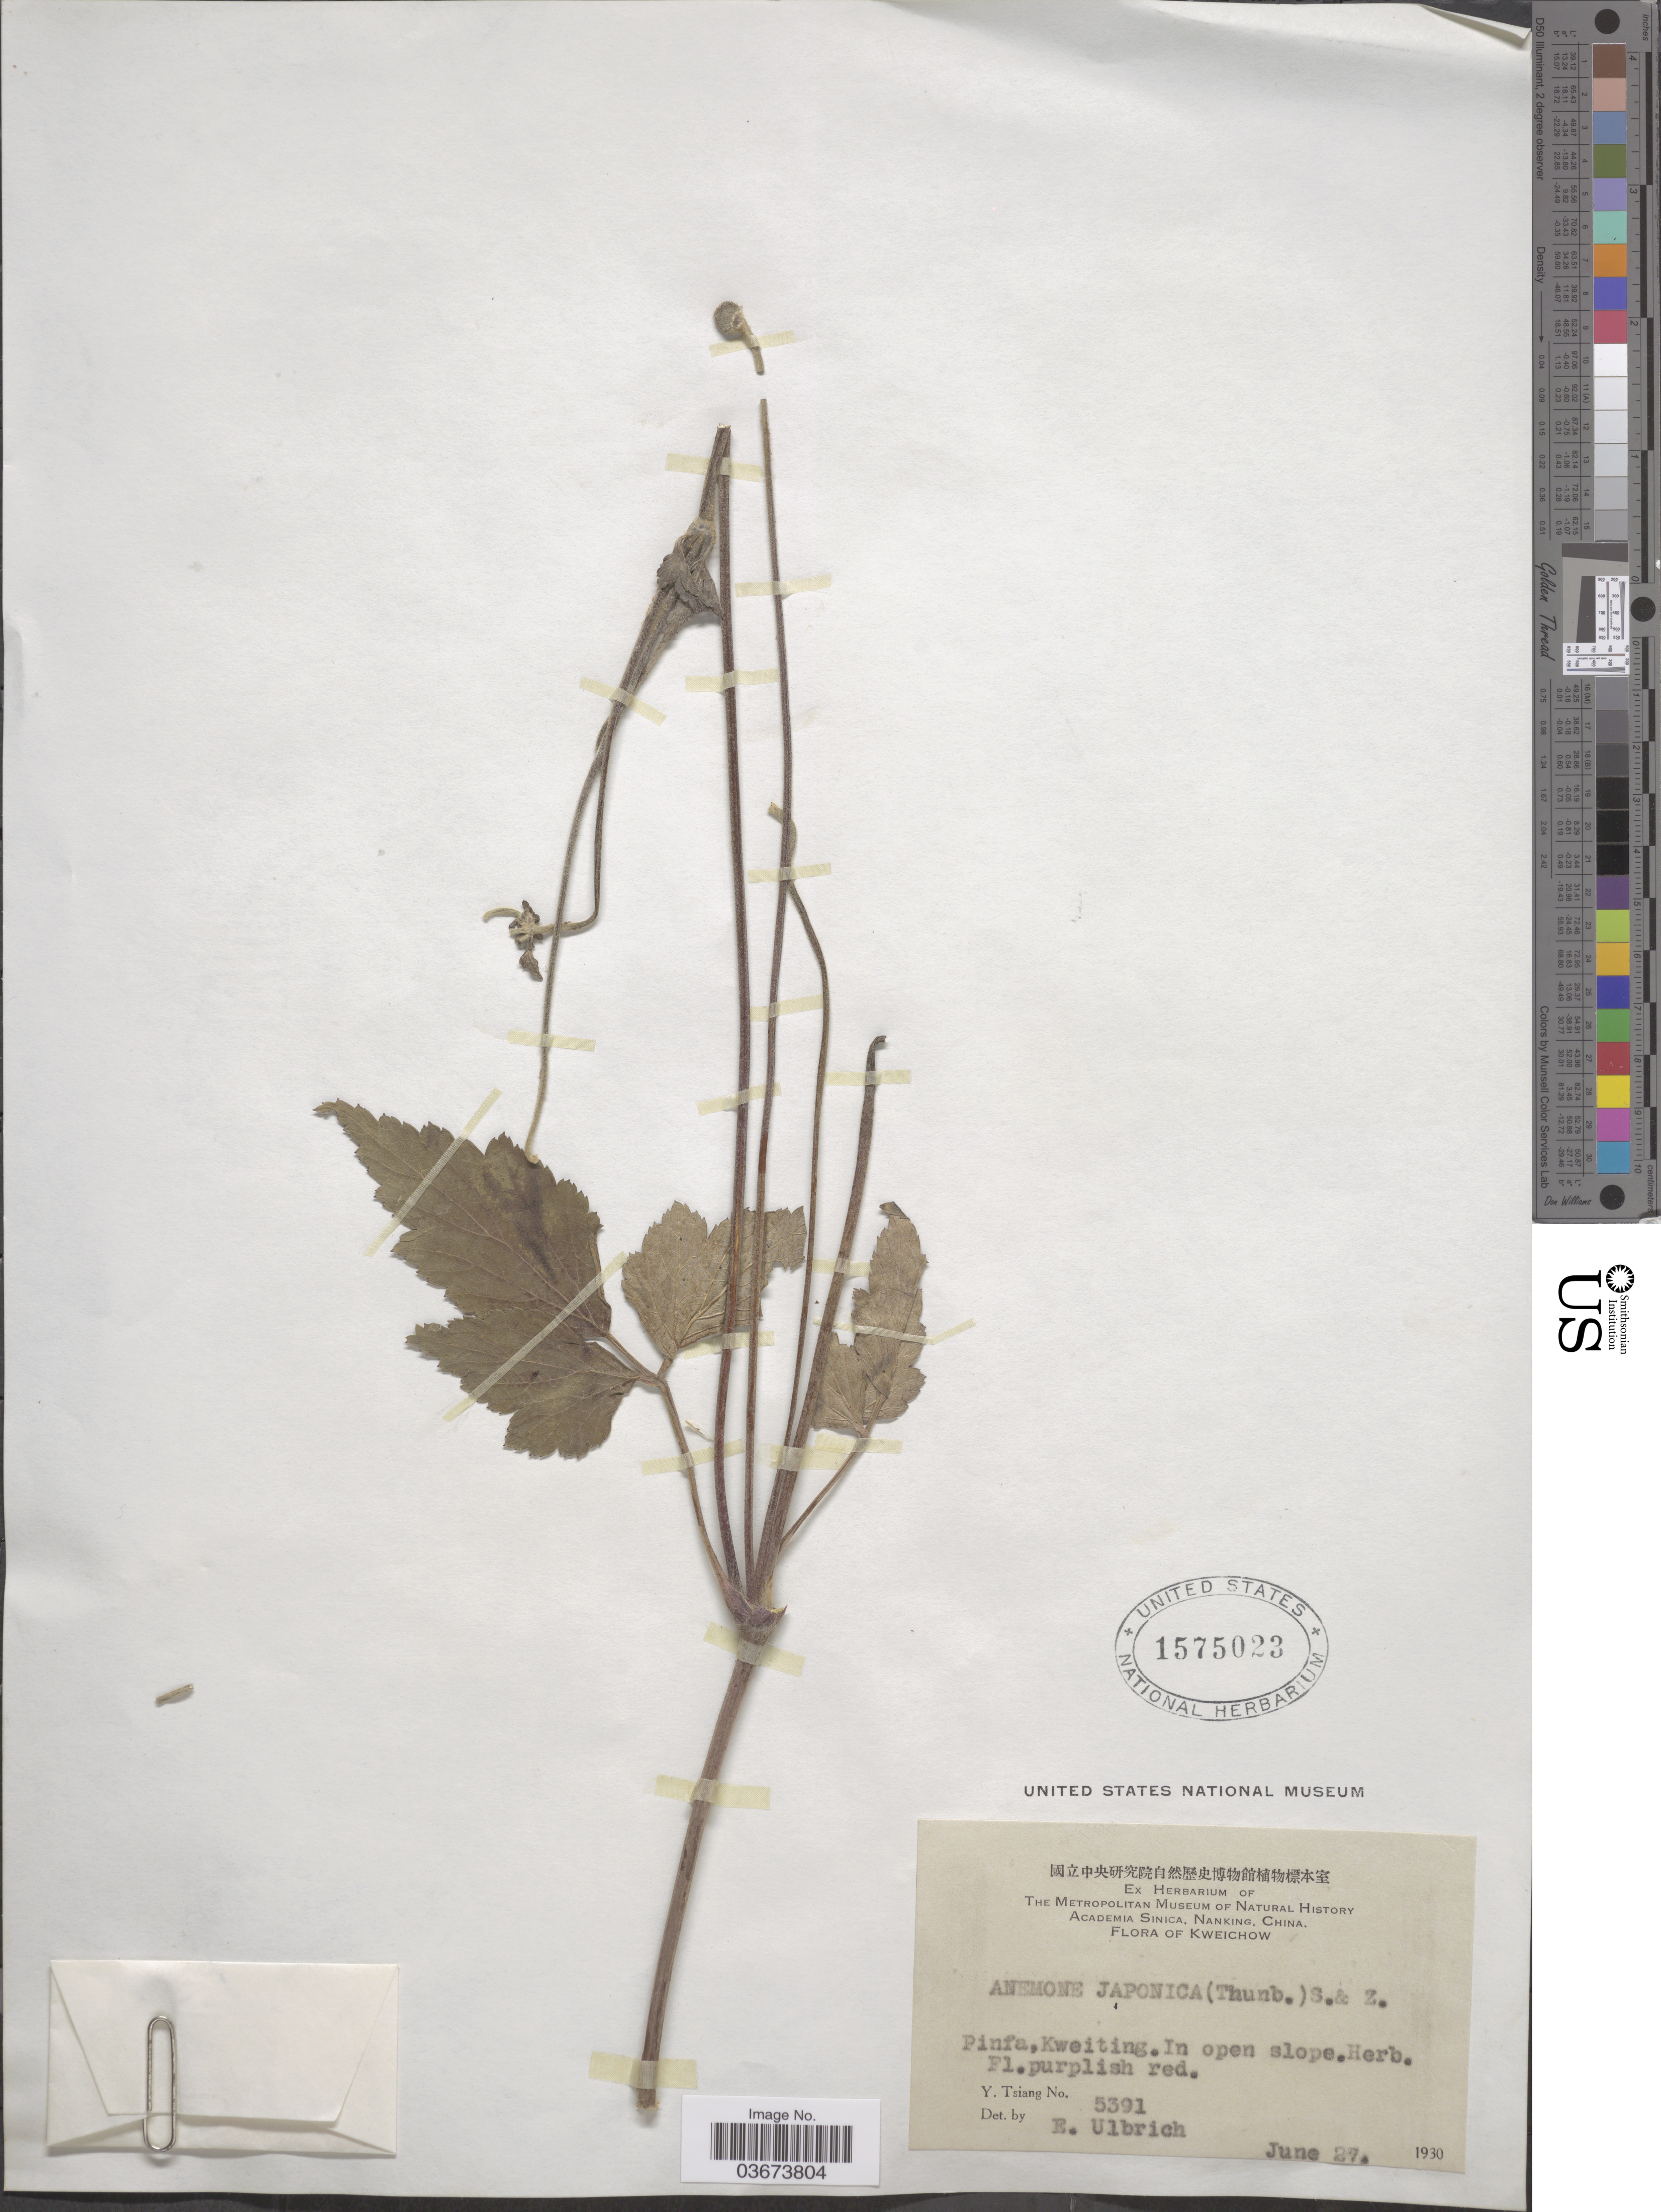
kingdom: Plantae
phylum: Tracheophyta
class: Magnoliopsida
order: Ranunculales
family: Ranunculaceae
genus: Anemone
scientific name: Anemone japonica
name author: Houtt.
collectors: Y. Tsiang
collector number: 5391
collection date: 1930-06-27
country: China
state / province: Guizhou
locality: Kweichow. Pinfa, Kweiting.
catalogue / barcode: US 1575023